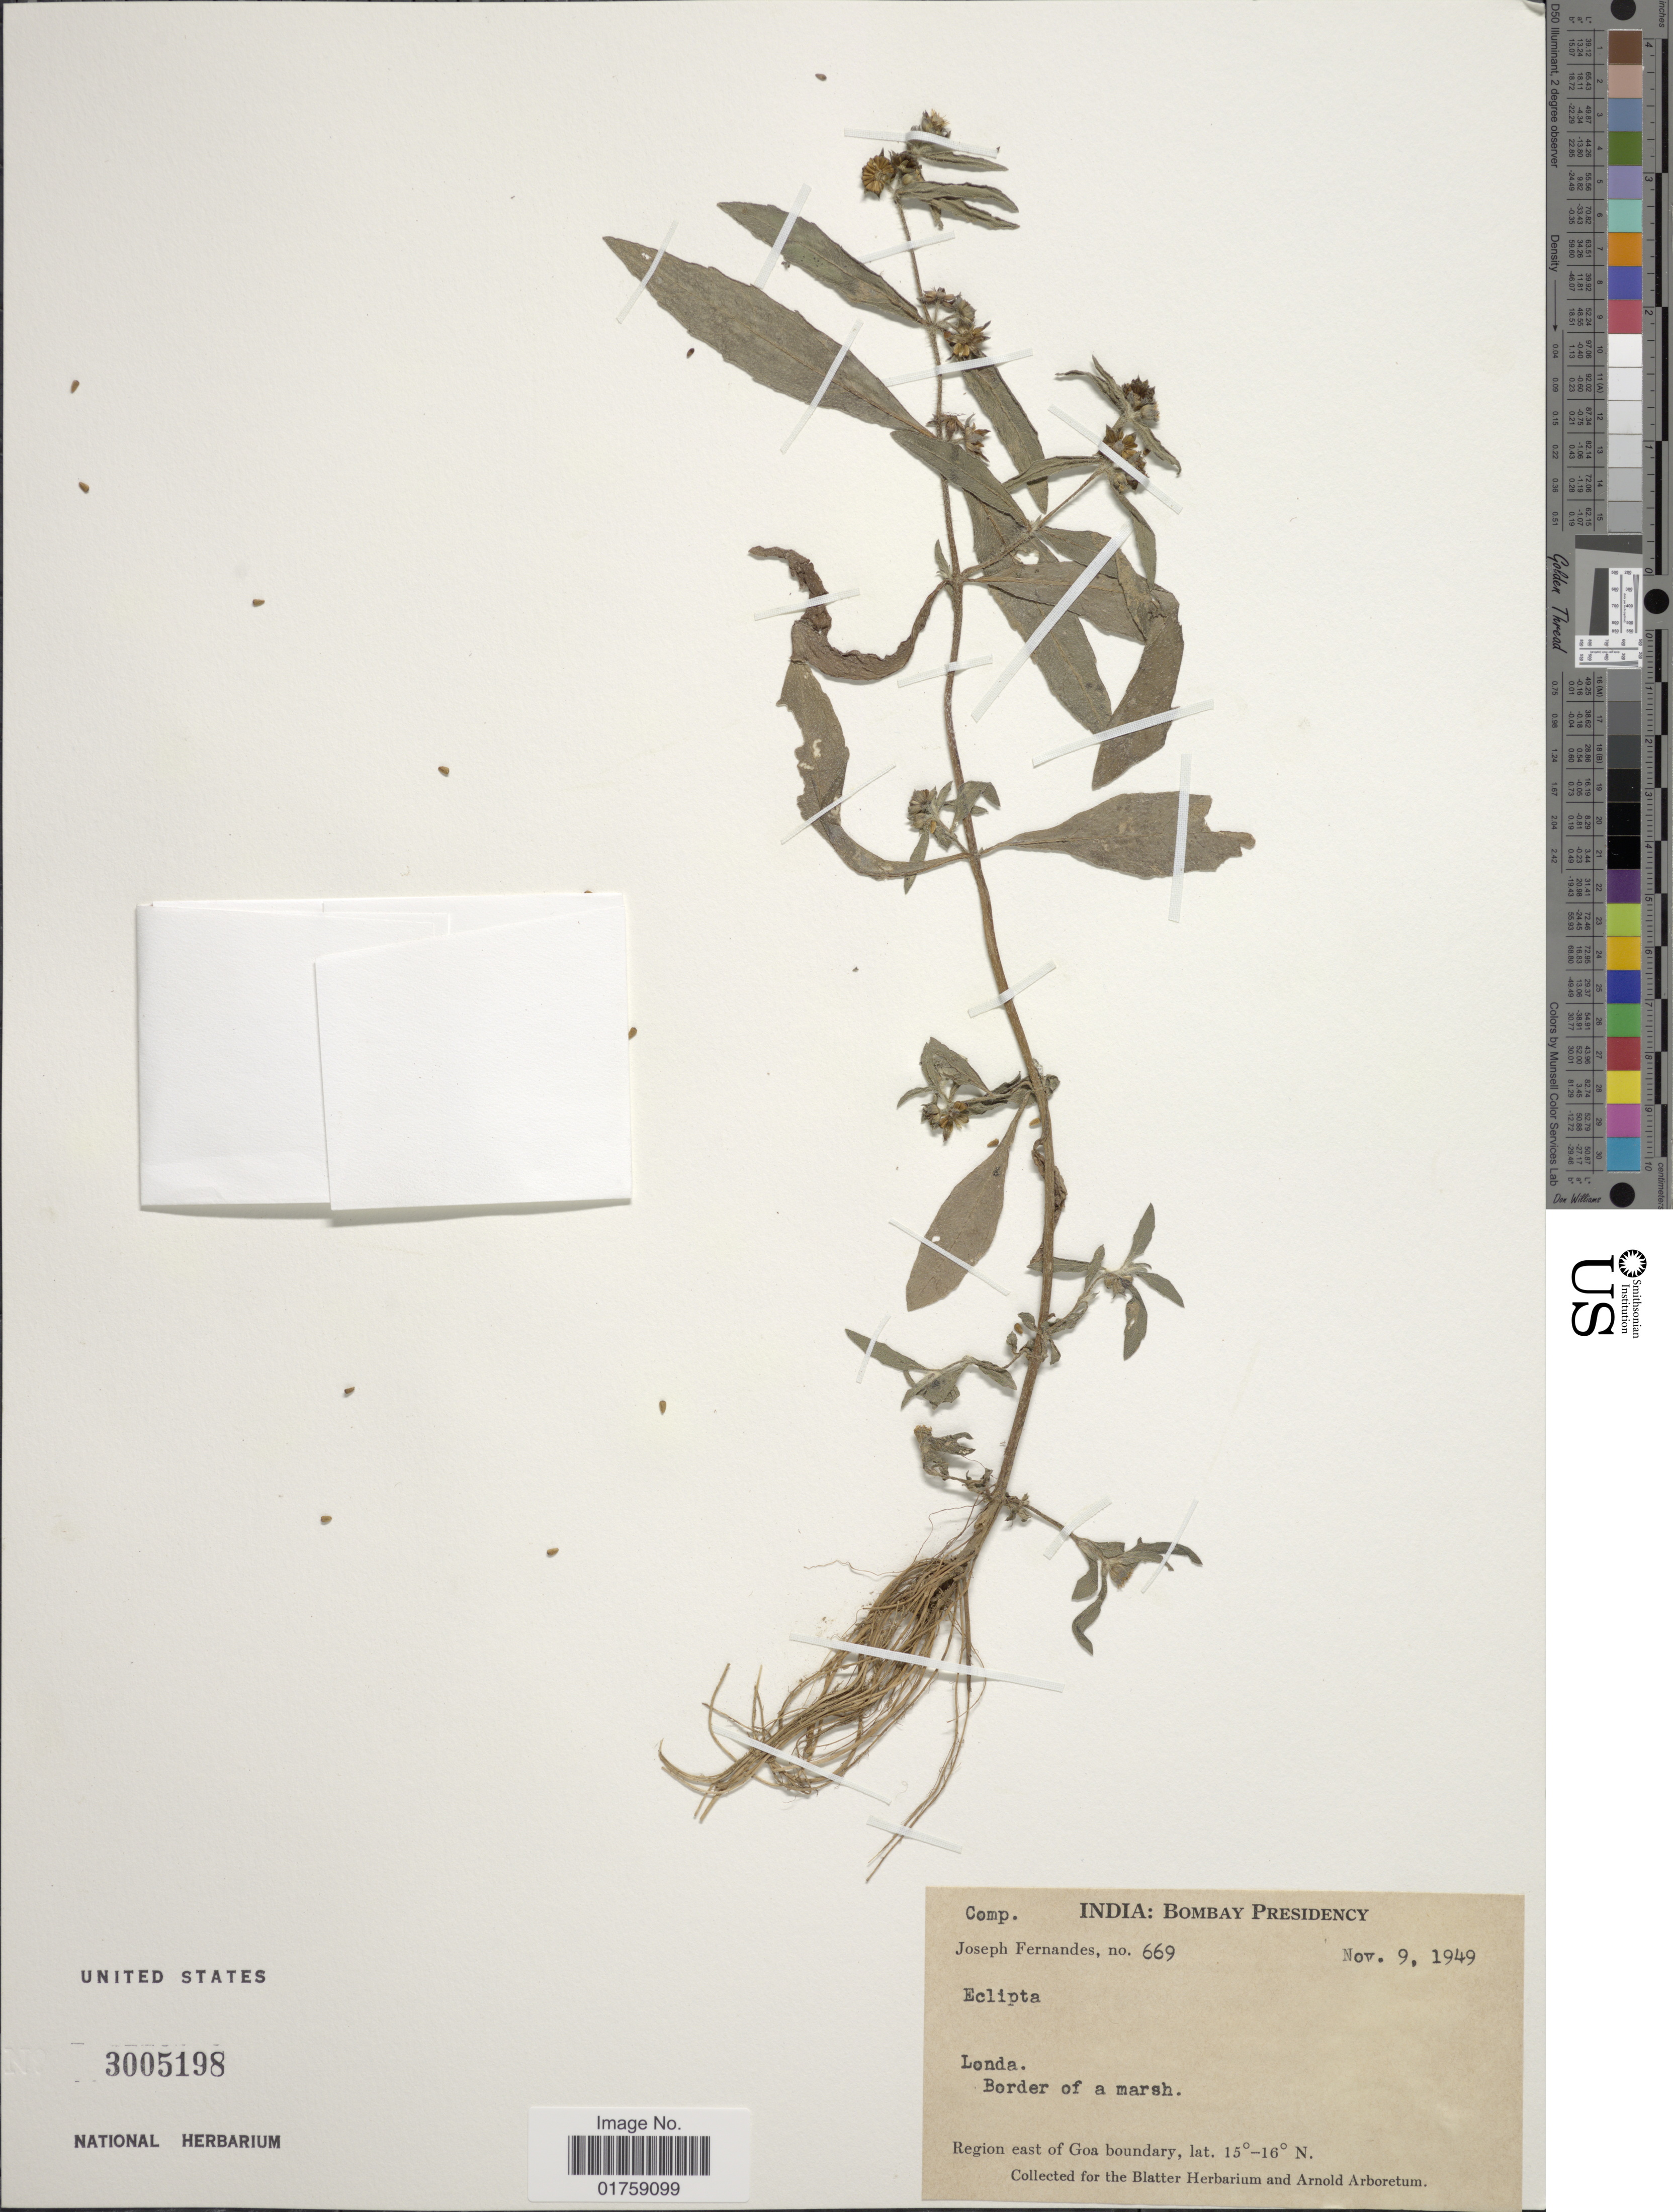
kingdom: Plantae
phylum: Tracheophyta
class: Magnoliopsida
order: Asterales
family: Asteraceae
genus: Eclipta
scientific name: Eclipta prostrata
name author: (L.) L.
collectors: J. Fernandes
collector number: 6699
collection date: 1949-11-09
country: India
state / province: Goa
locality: India: Bombay Presidency. Londa. Border of a marsh. Region east of Goa boundary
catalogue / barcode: US 3005198